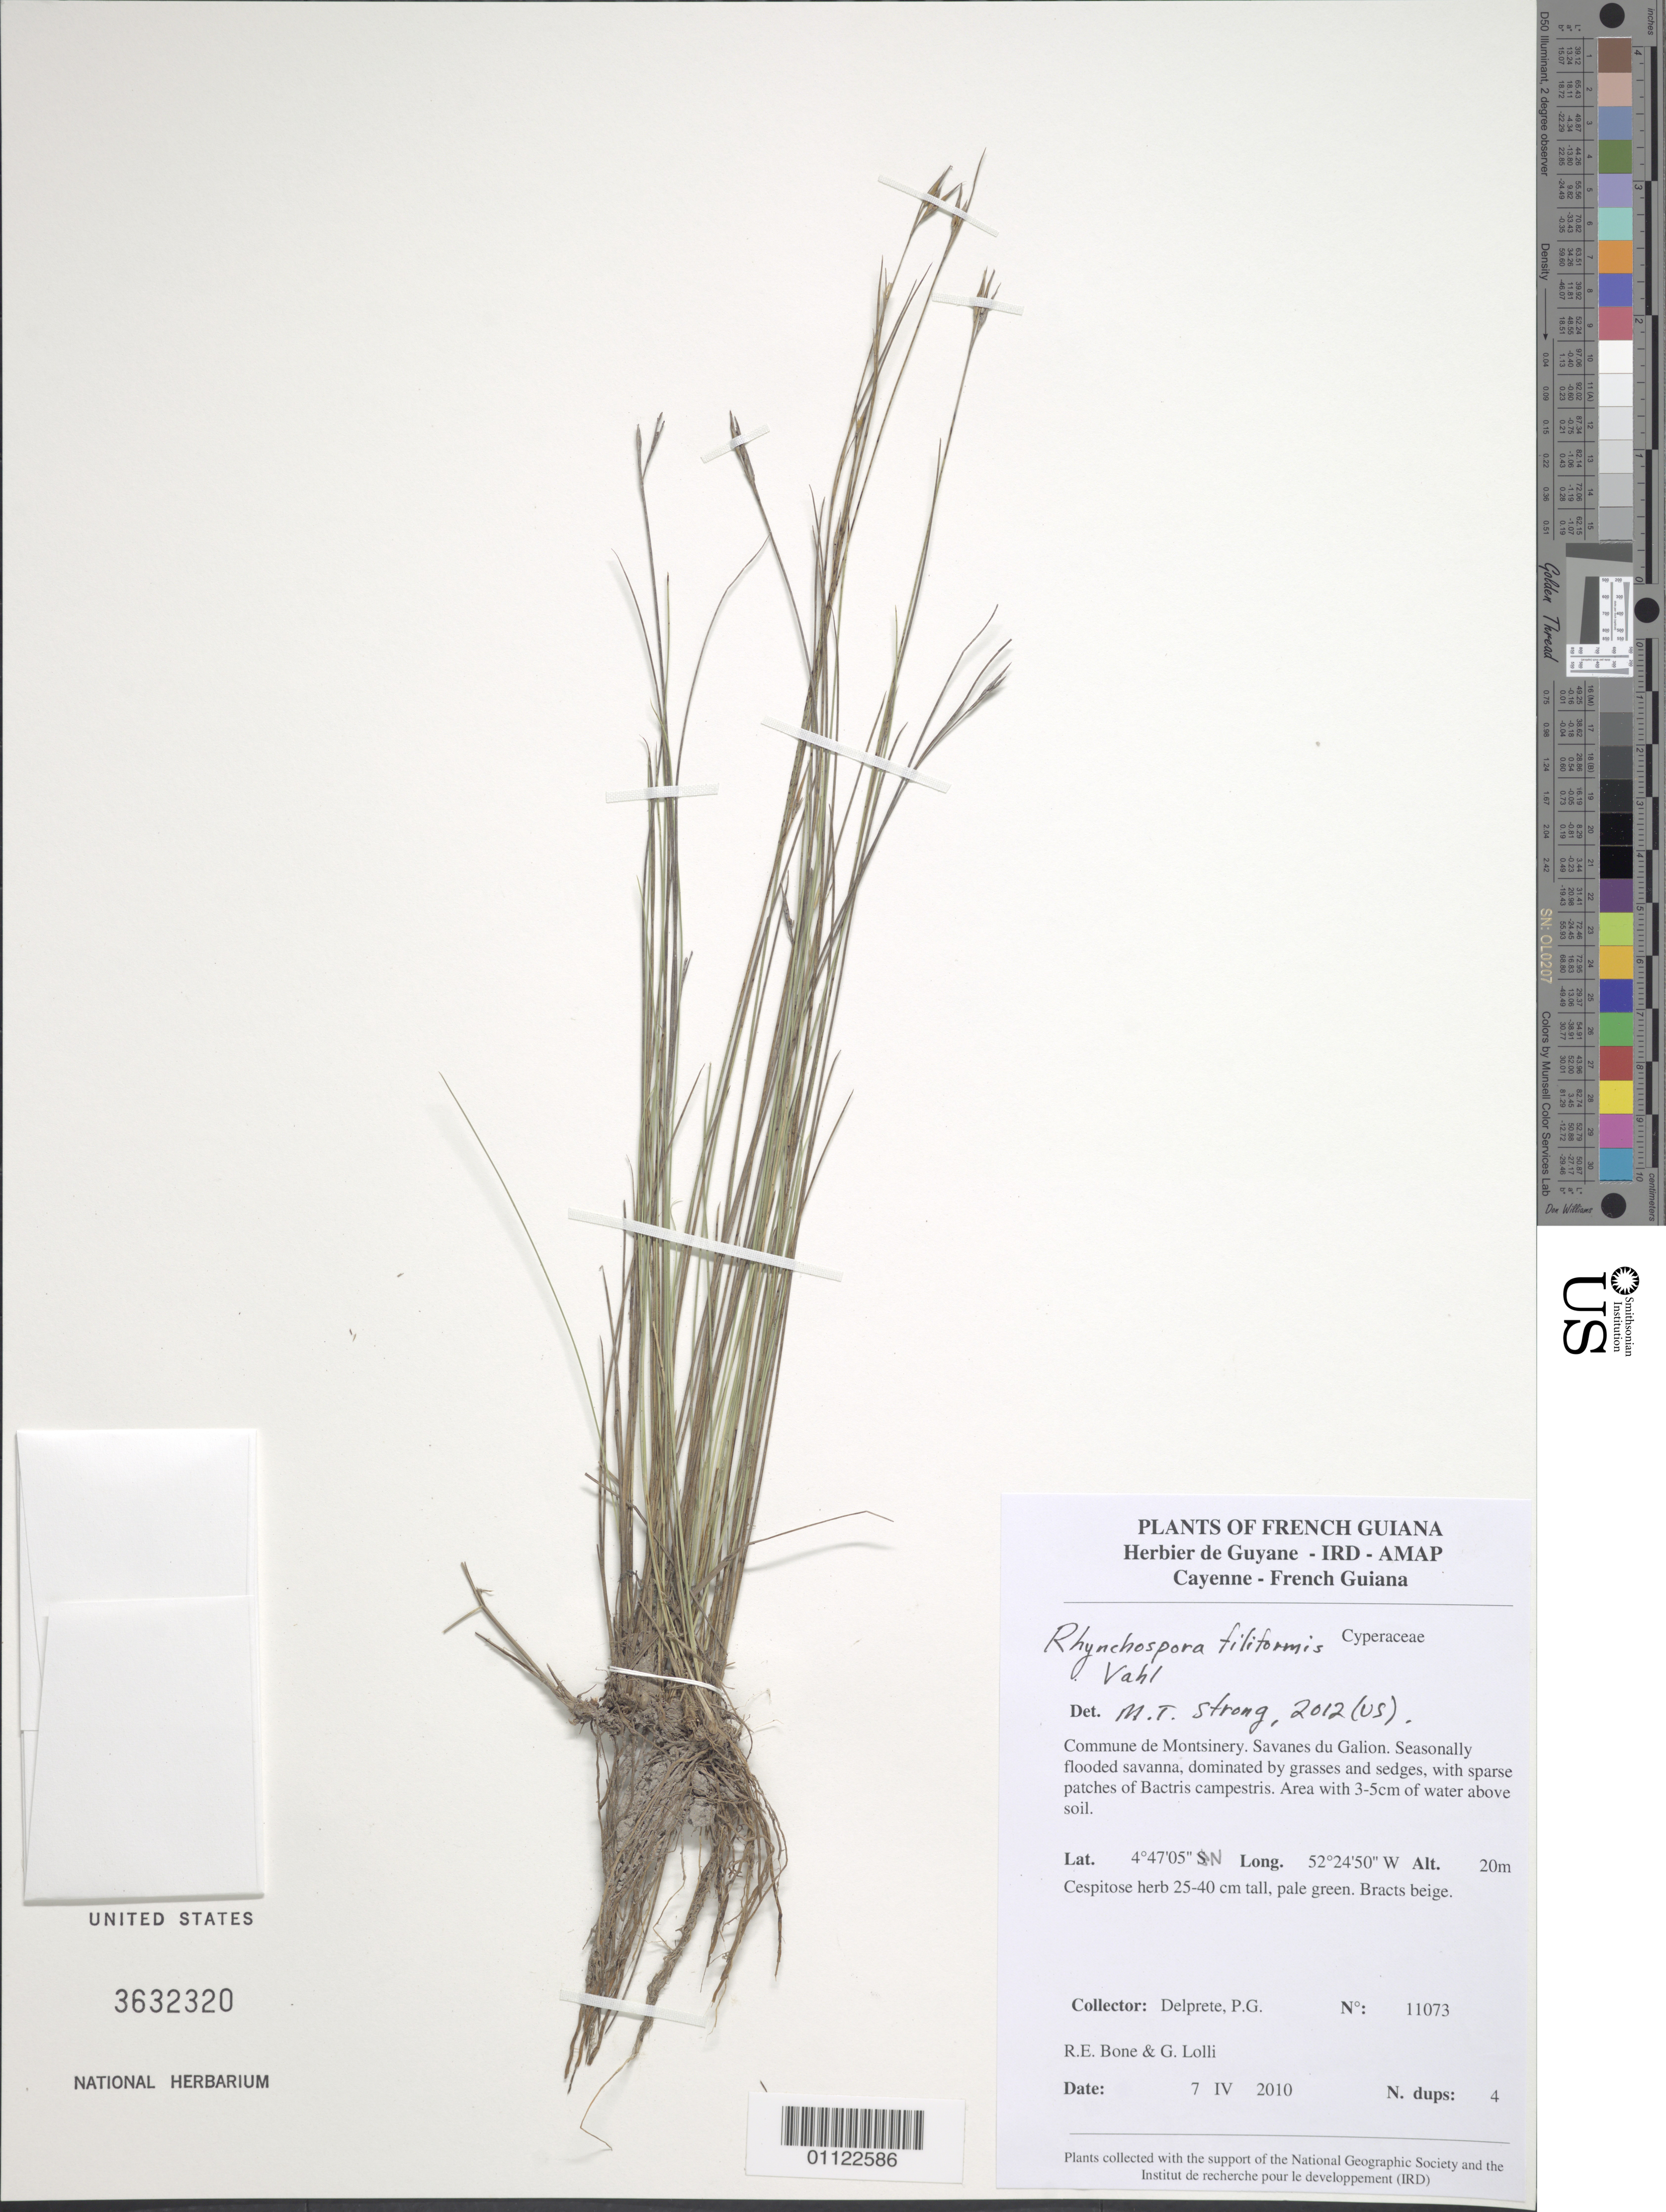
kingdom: Plantae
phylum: Tracheophyta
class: Liliopsida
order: Poales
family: Cyperaceae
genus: Rhynchospora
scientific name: Rhynchospora filiformis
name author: Vahl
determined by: Strong, M. T., (US), Smithsonian Institution - National Museum of Natural History (UNITED STATES)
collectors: P. G. Delprete, R. Bone & G. Lolli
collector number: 11073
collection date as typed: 7-Apr-10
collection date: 1910-04-07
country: French Guiana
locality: Commune de Montsinery. Savanes du Galion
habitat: Seasonally flooded savanna dominated by grasses and sedges, with sparse patches of Bactris campestris. Area with 3-5 cm of water above soil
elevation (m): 20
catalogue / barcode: US 3632320